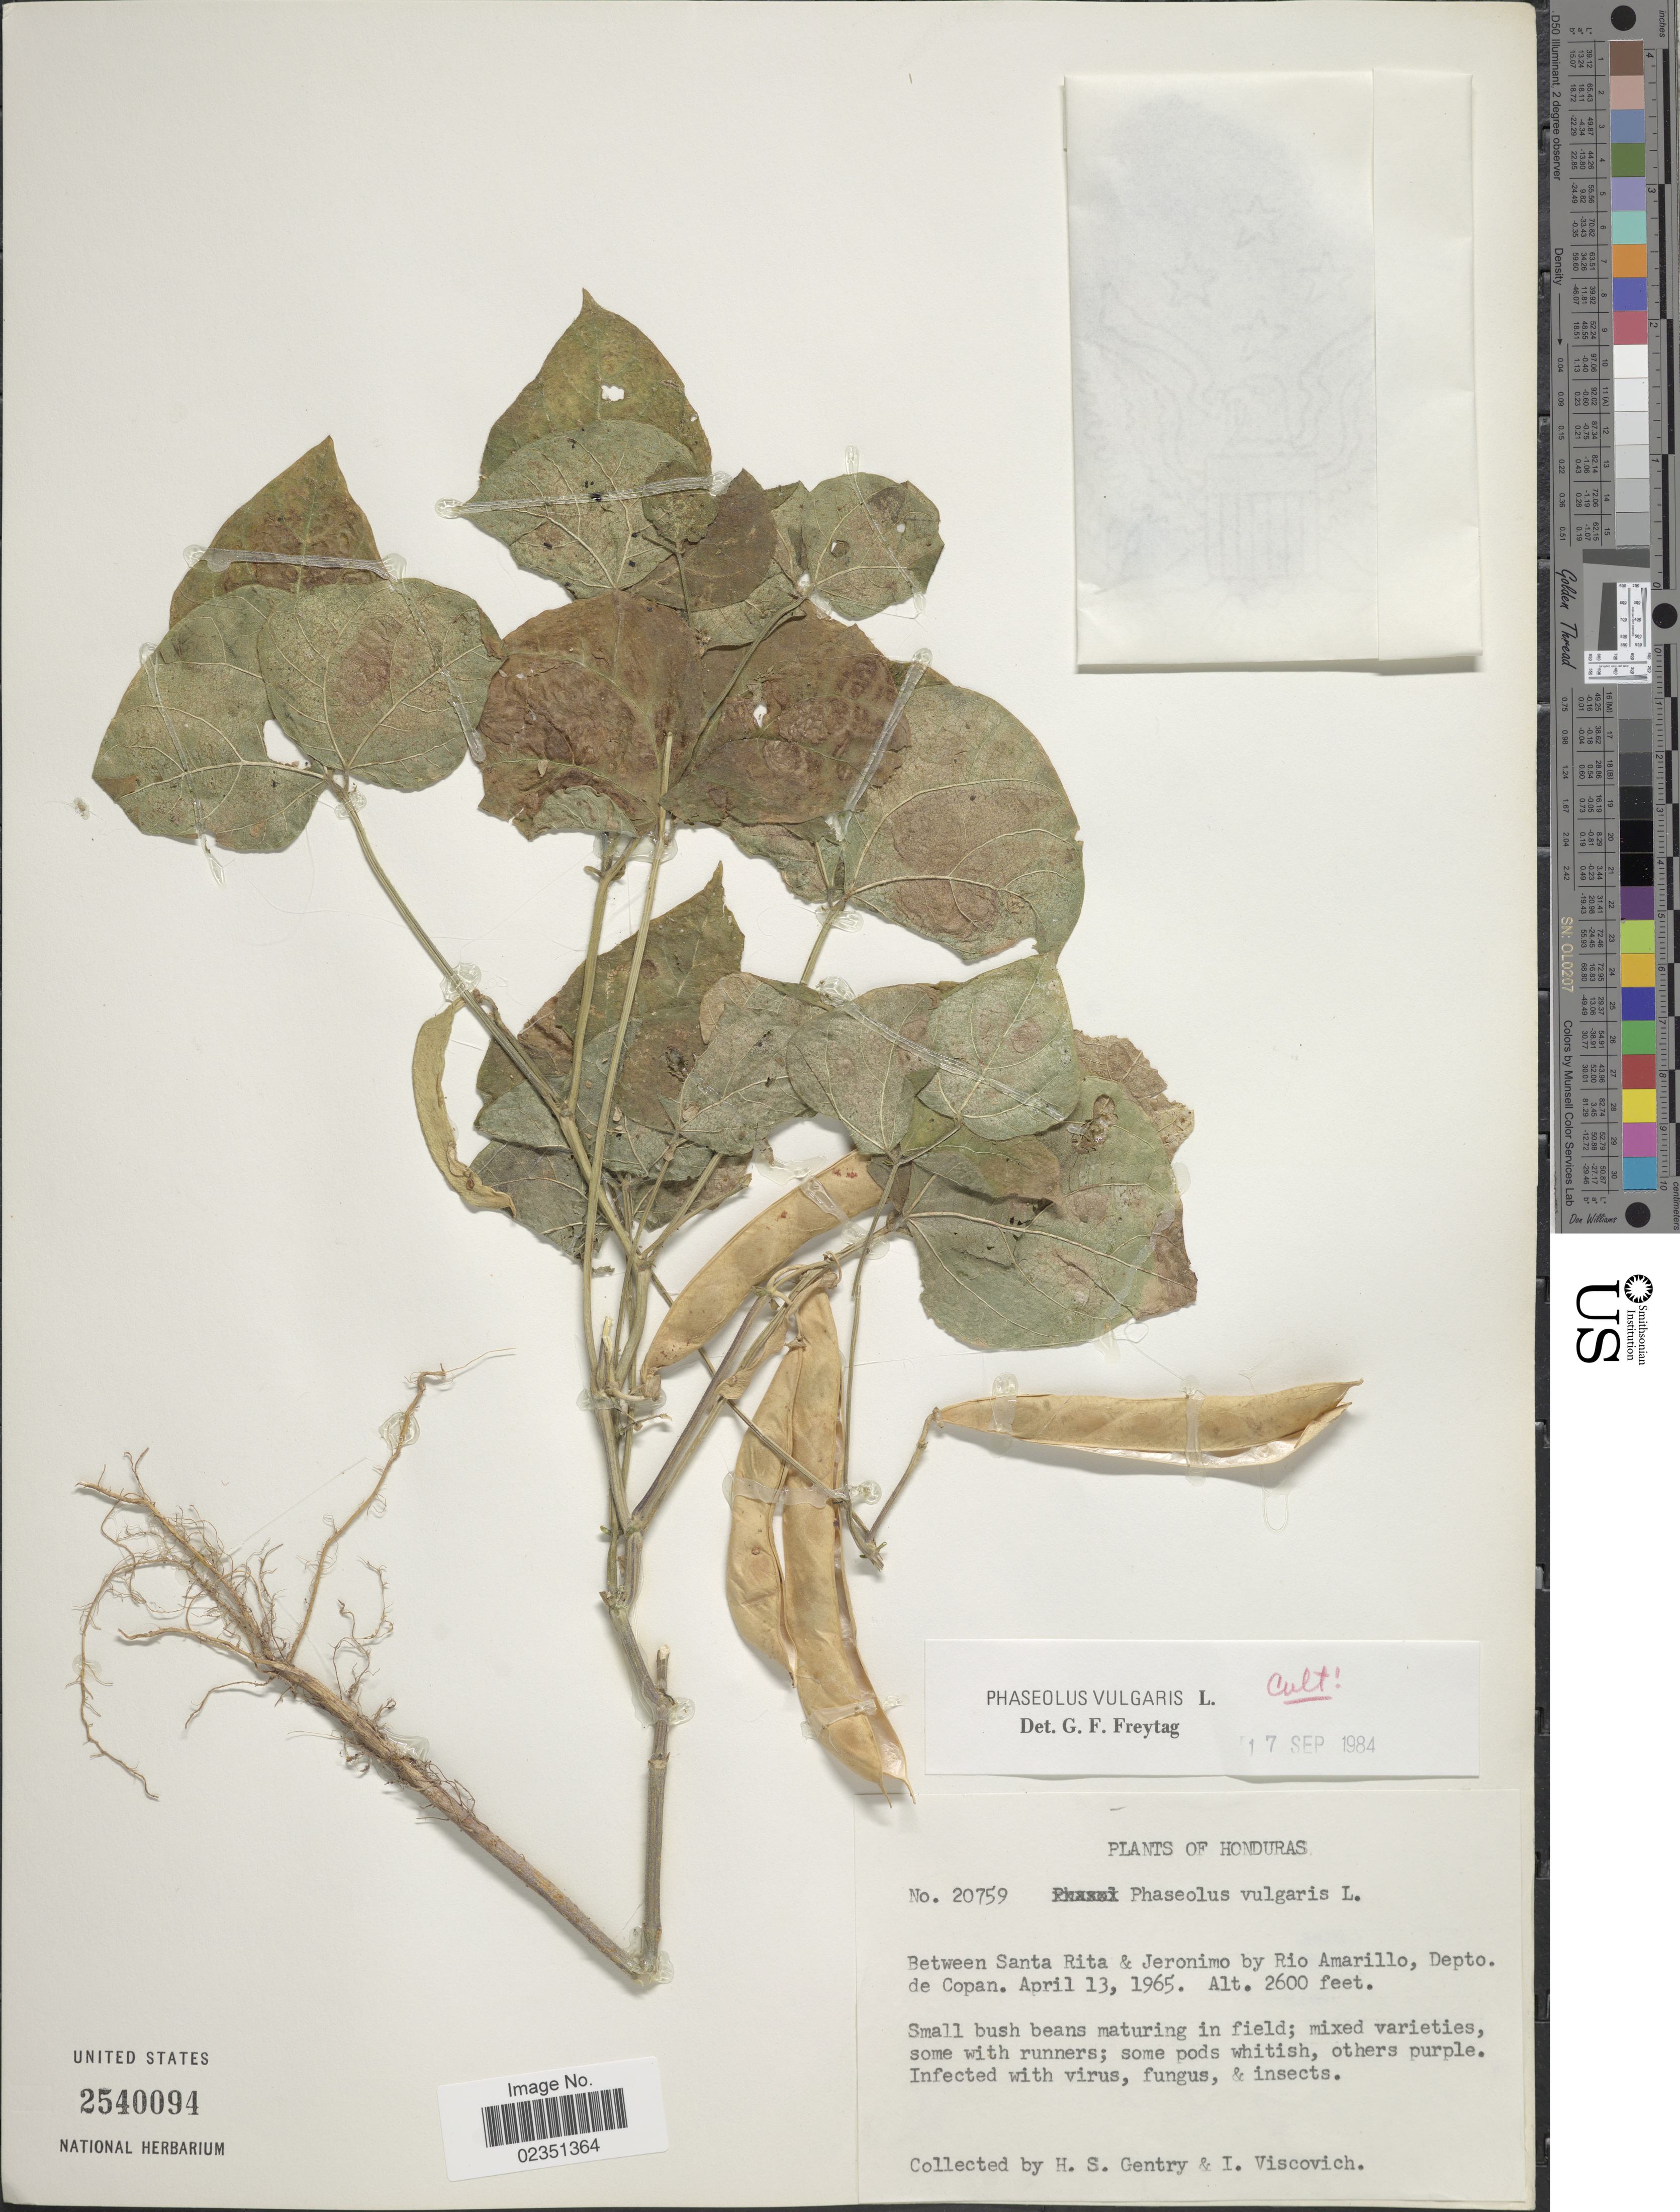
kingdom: Plantae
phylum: Tracheophyta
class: Magnoliopsida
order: Fabales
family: Fabaceae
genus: Phaseolus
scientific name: Phaseolus vulgaris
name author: L.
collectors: H. S. Gentry & I. Viscovich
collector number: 20759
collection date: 1965-04-13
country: Honduras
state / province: Copán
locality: Between Santa Rita & Jeronimo by Rio Amarillo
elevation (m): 792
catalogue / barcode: US 2540094